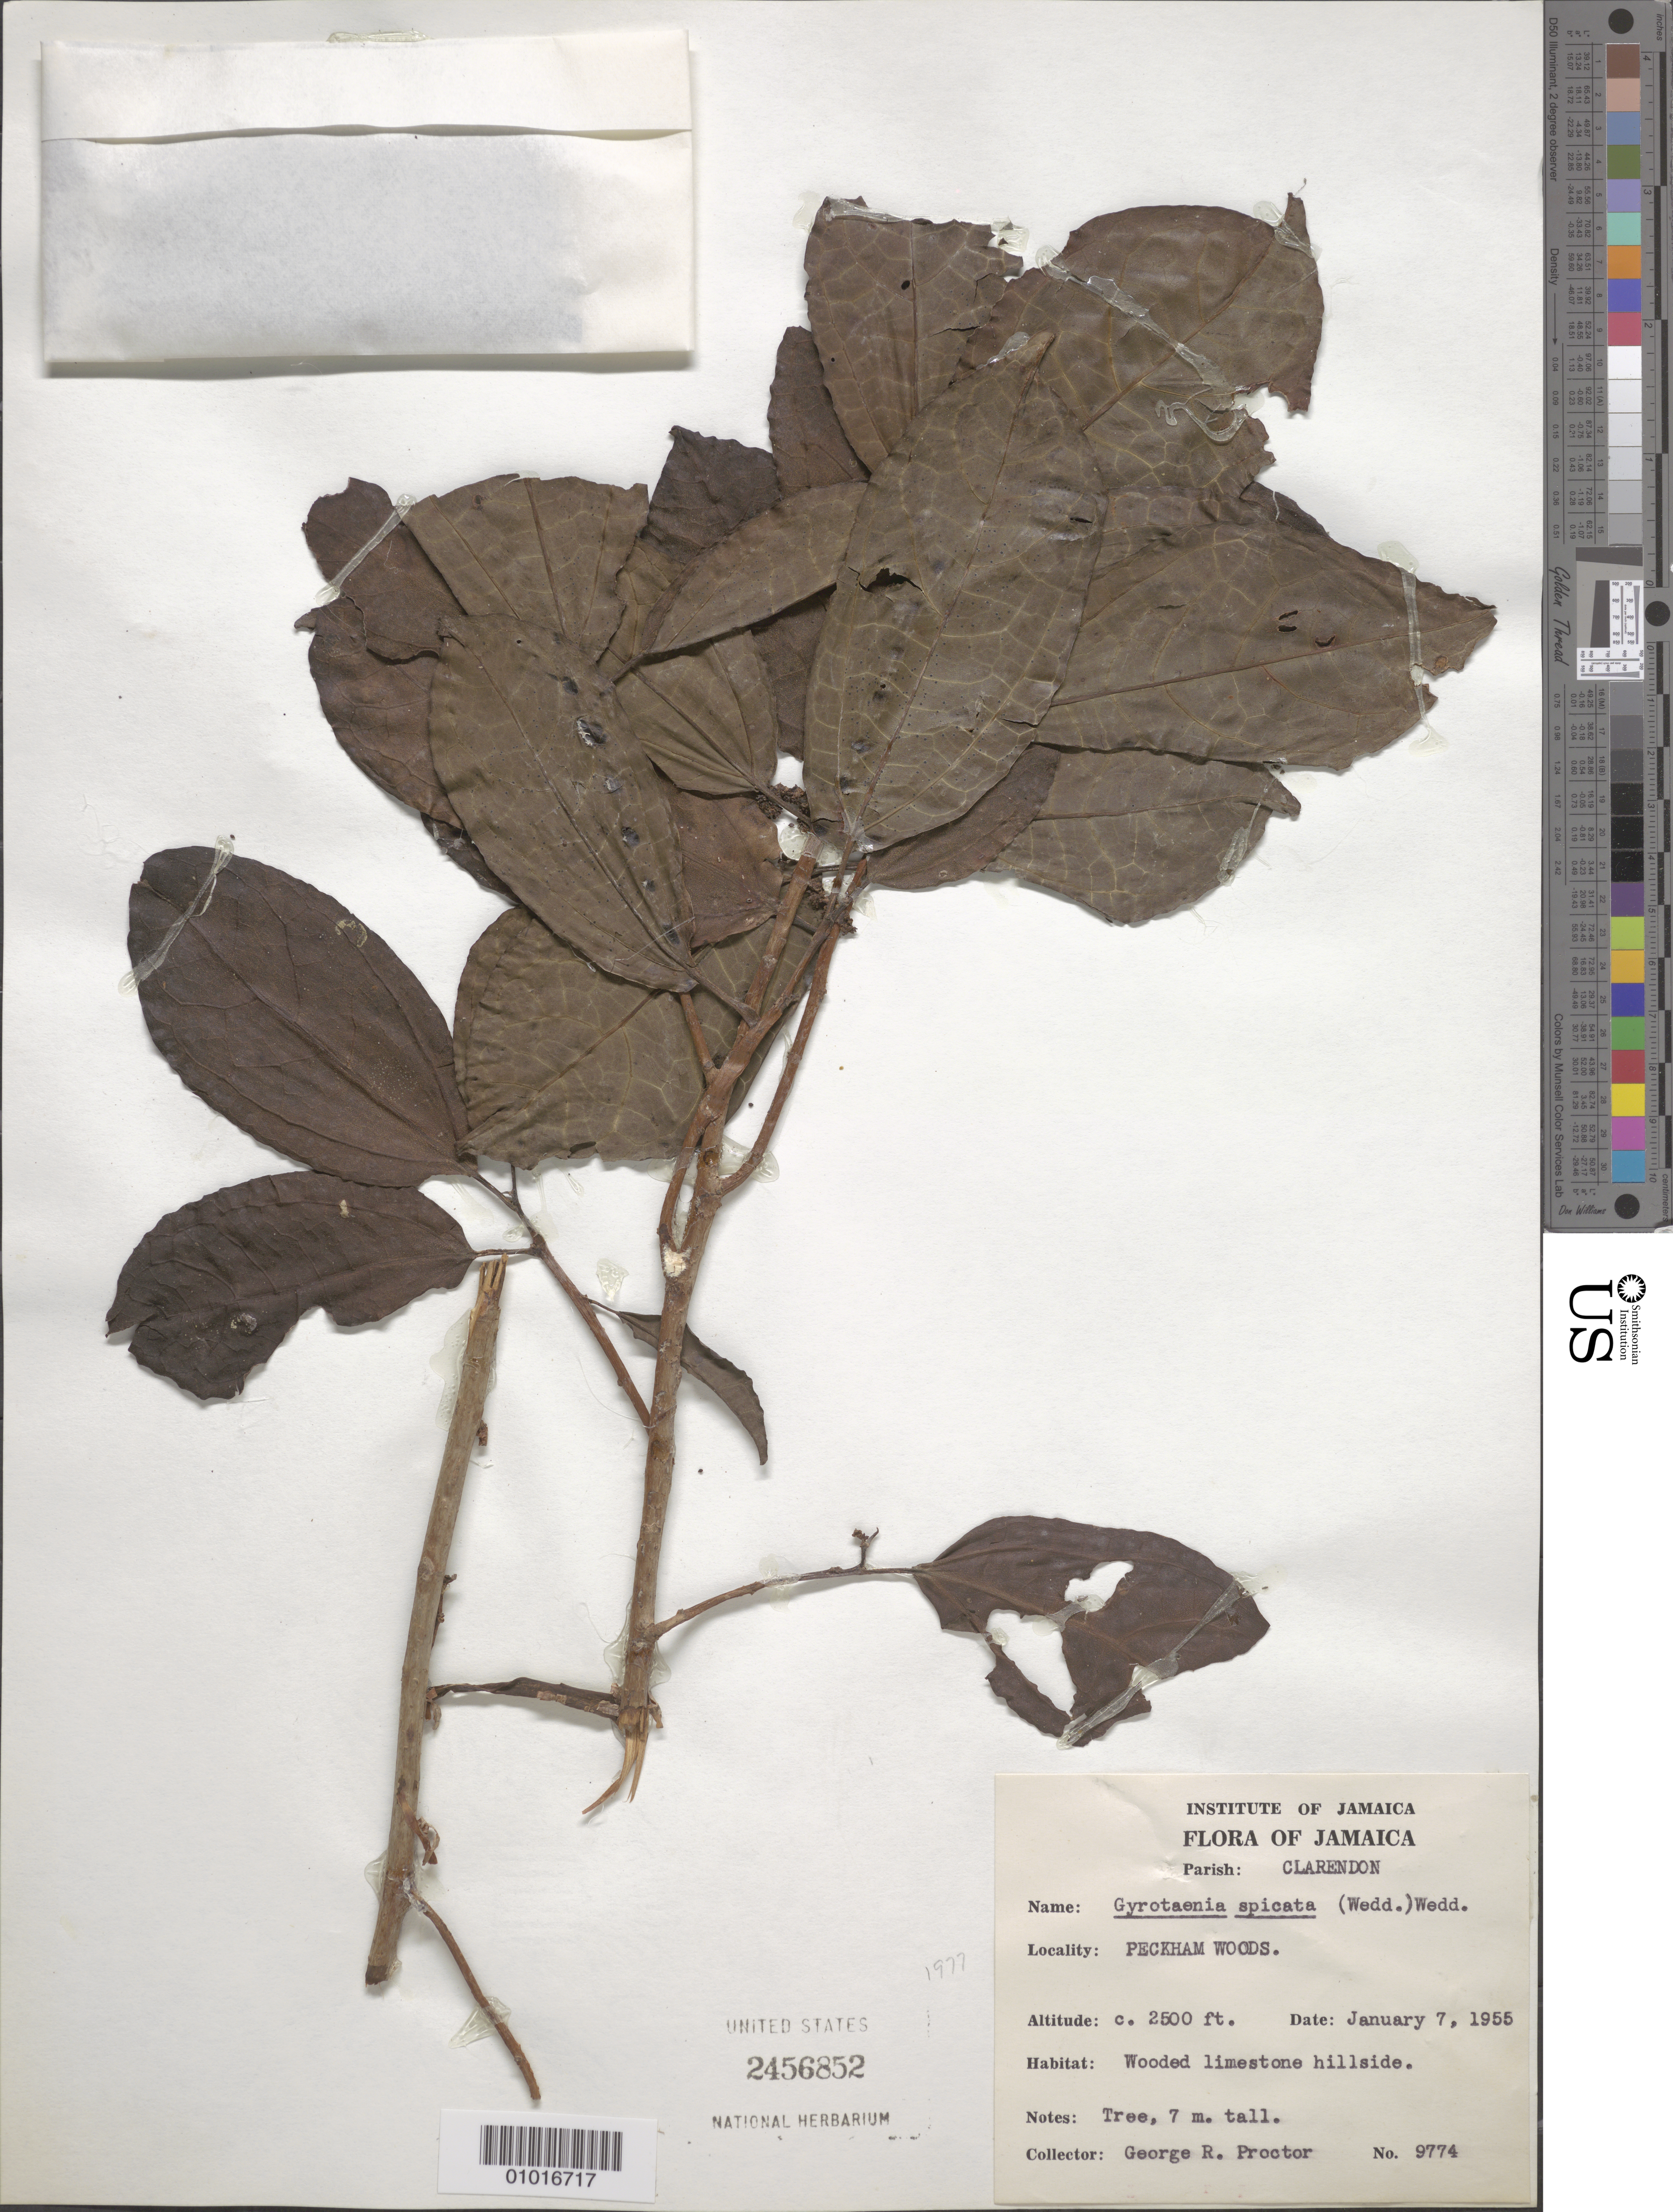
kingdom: Plantae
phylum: Tracheophyta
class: Magnoliopsida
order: Rosales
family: Urticaceae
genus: Gyrotaenia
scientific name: Gyrotaenia spicata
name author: (Wedd.) Wedd.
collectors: G. R. Proctor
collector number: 9774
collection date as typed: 07 Jan 1955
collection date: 1955-01-07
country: Jamaica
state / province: Clarendon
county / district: Peckham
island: Jamaica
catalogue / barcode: US 2456852